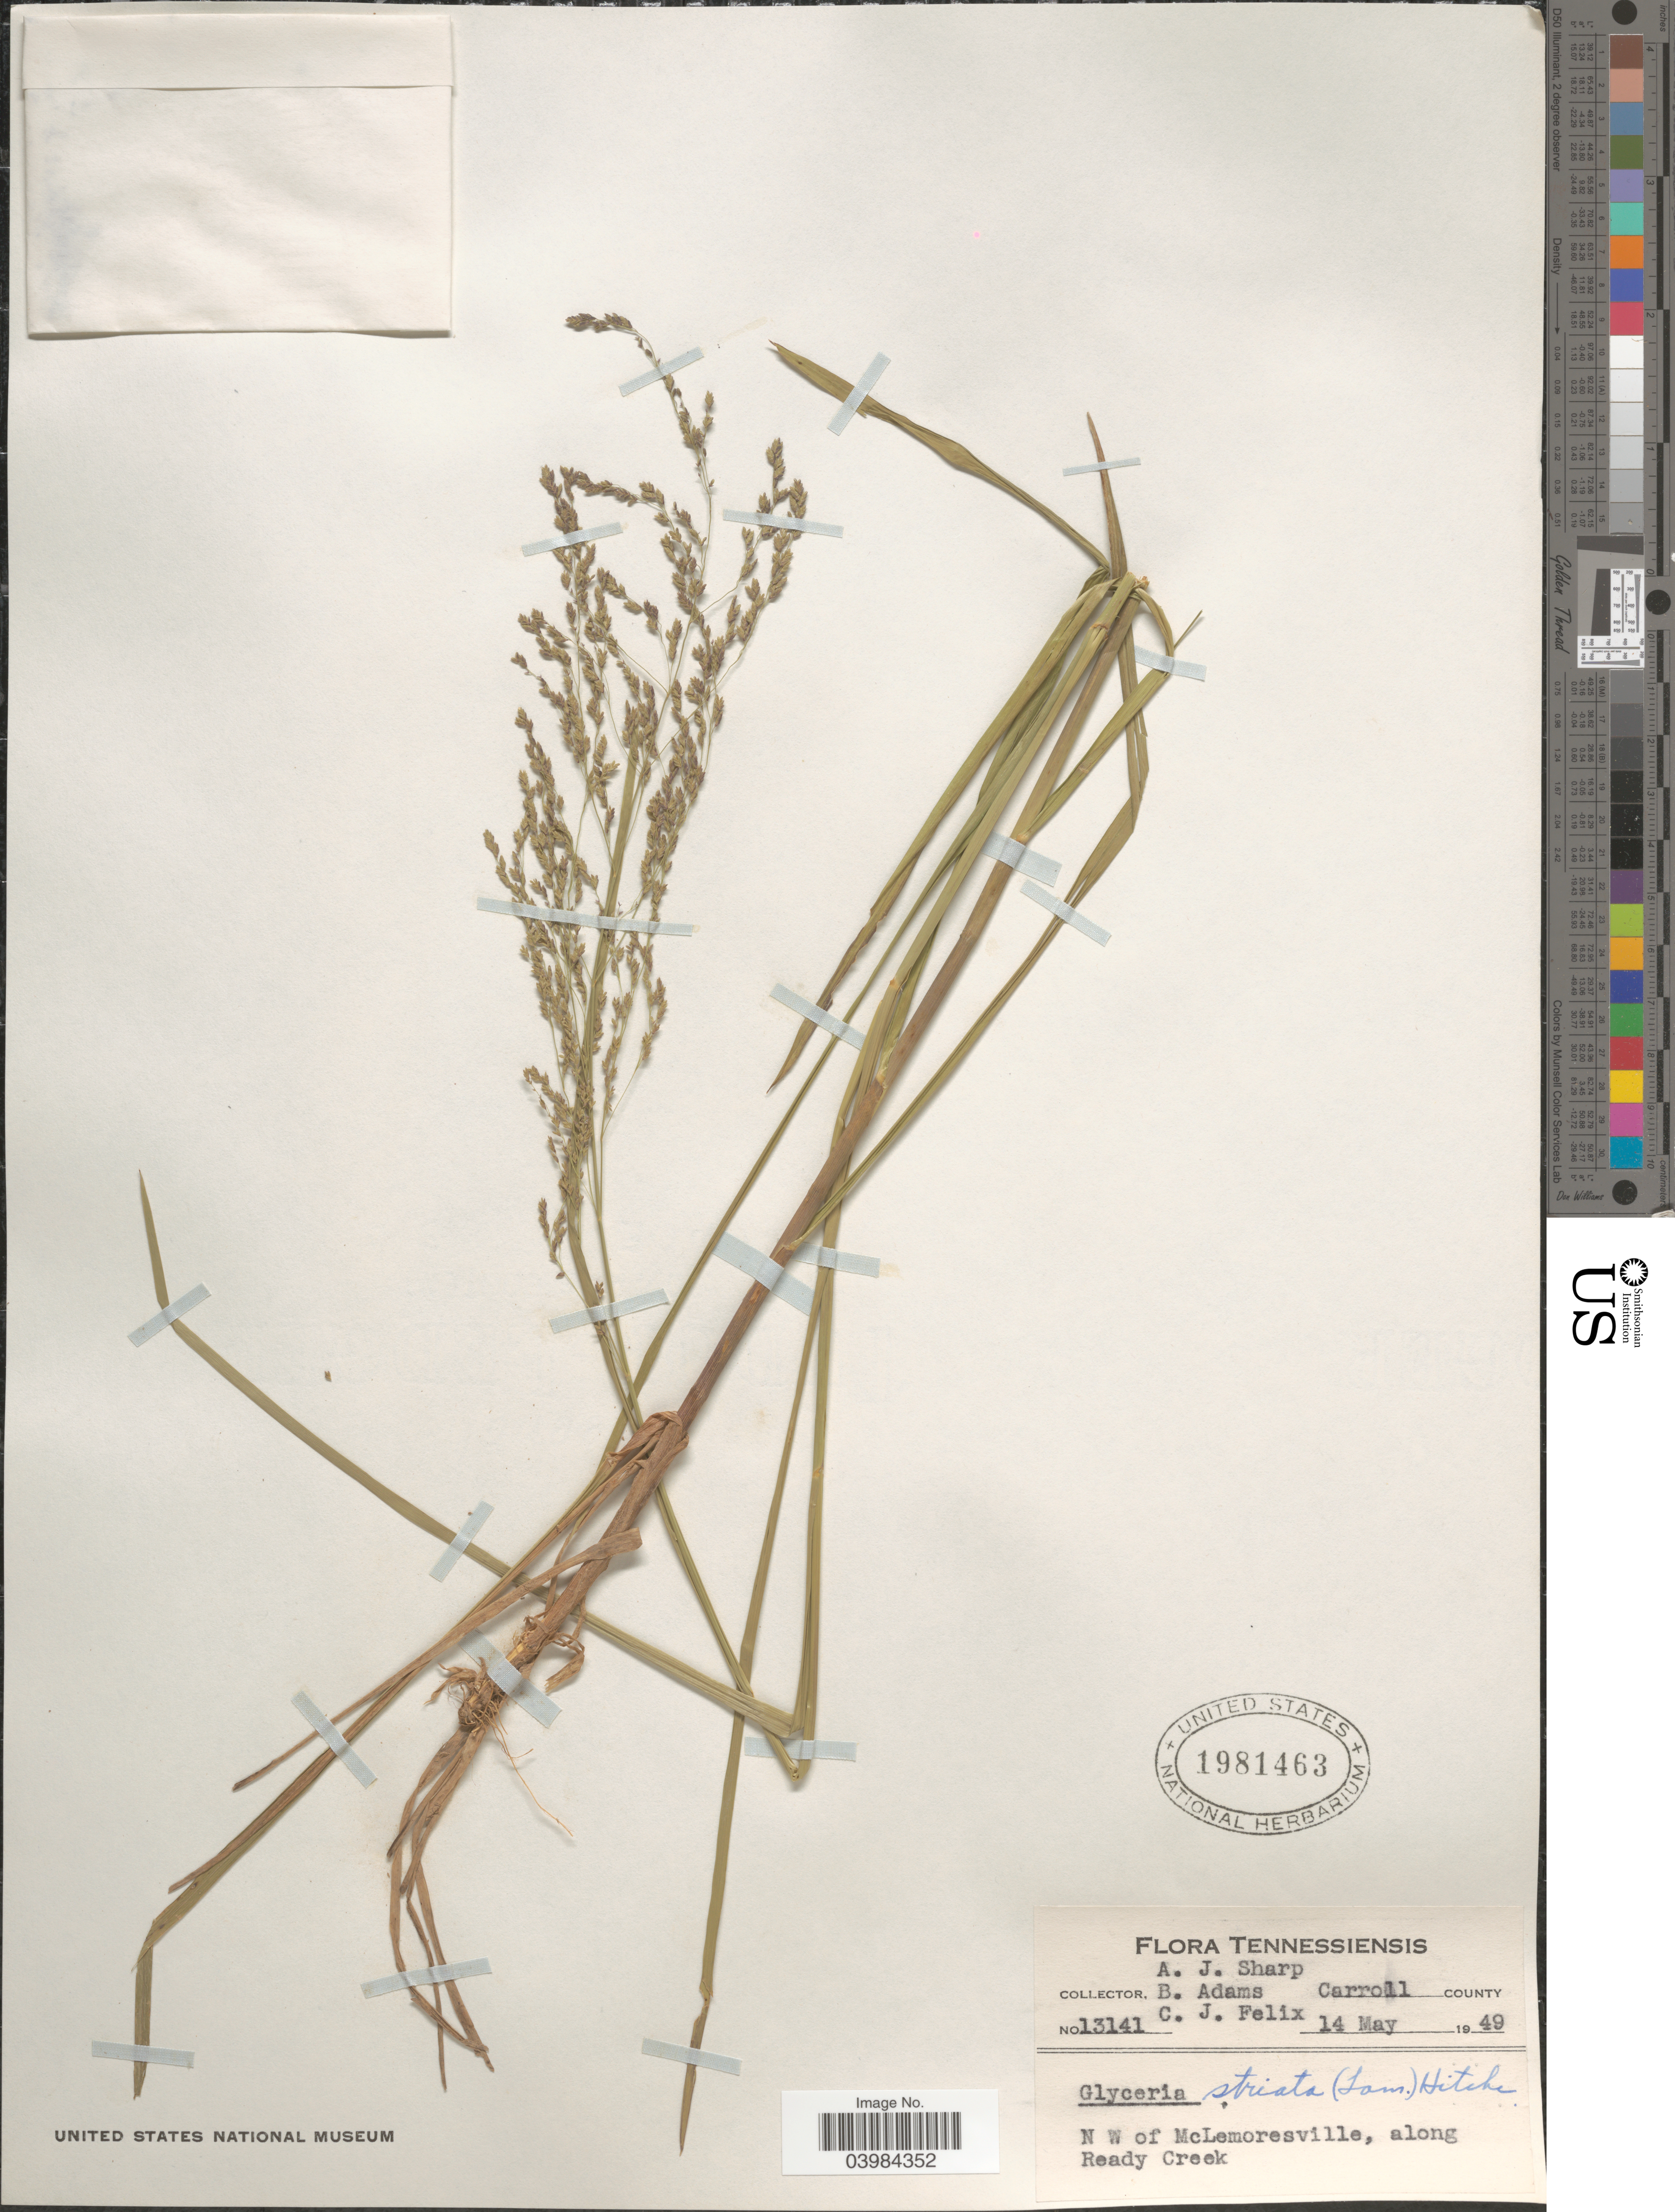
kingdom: Plantae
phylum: Tracheophyta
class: Liliopsida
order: Poales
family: Poaceae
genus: Glyceria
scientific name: Glyceria striata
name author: (Lam.) Hitchc.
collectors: A. J. Sharp, B. Adams & C. Felix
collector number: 13141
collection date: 1949-05-14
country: United States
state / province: Tennessee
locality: Carroll County. N W of McLemoresville, along Ready Creek.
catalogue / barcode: US 1981463